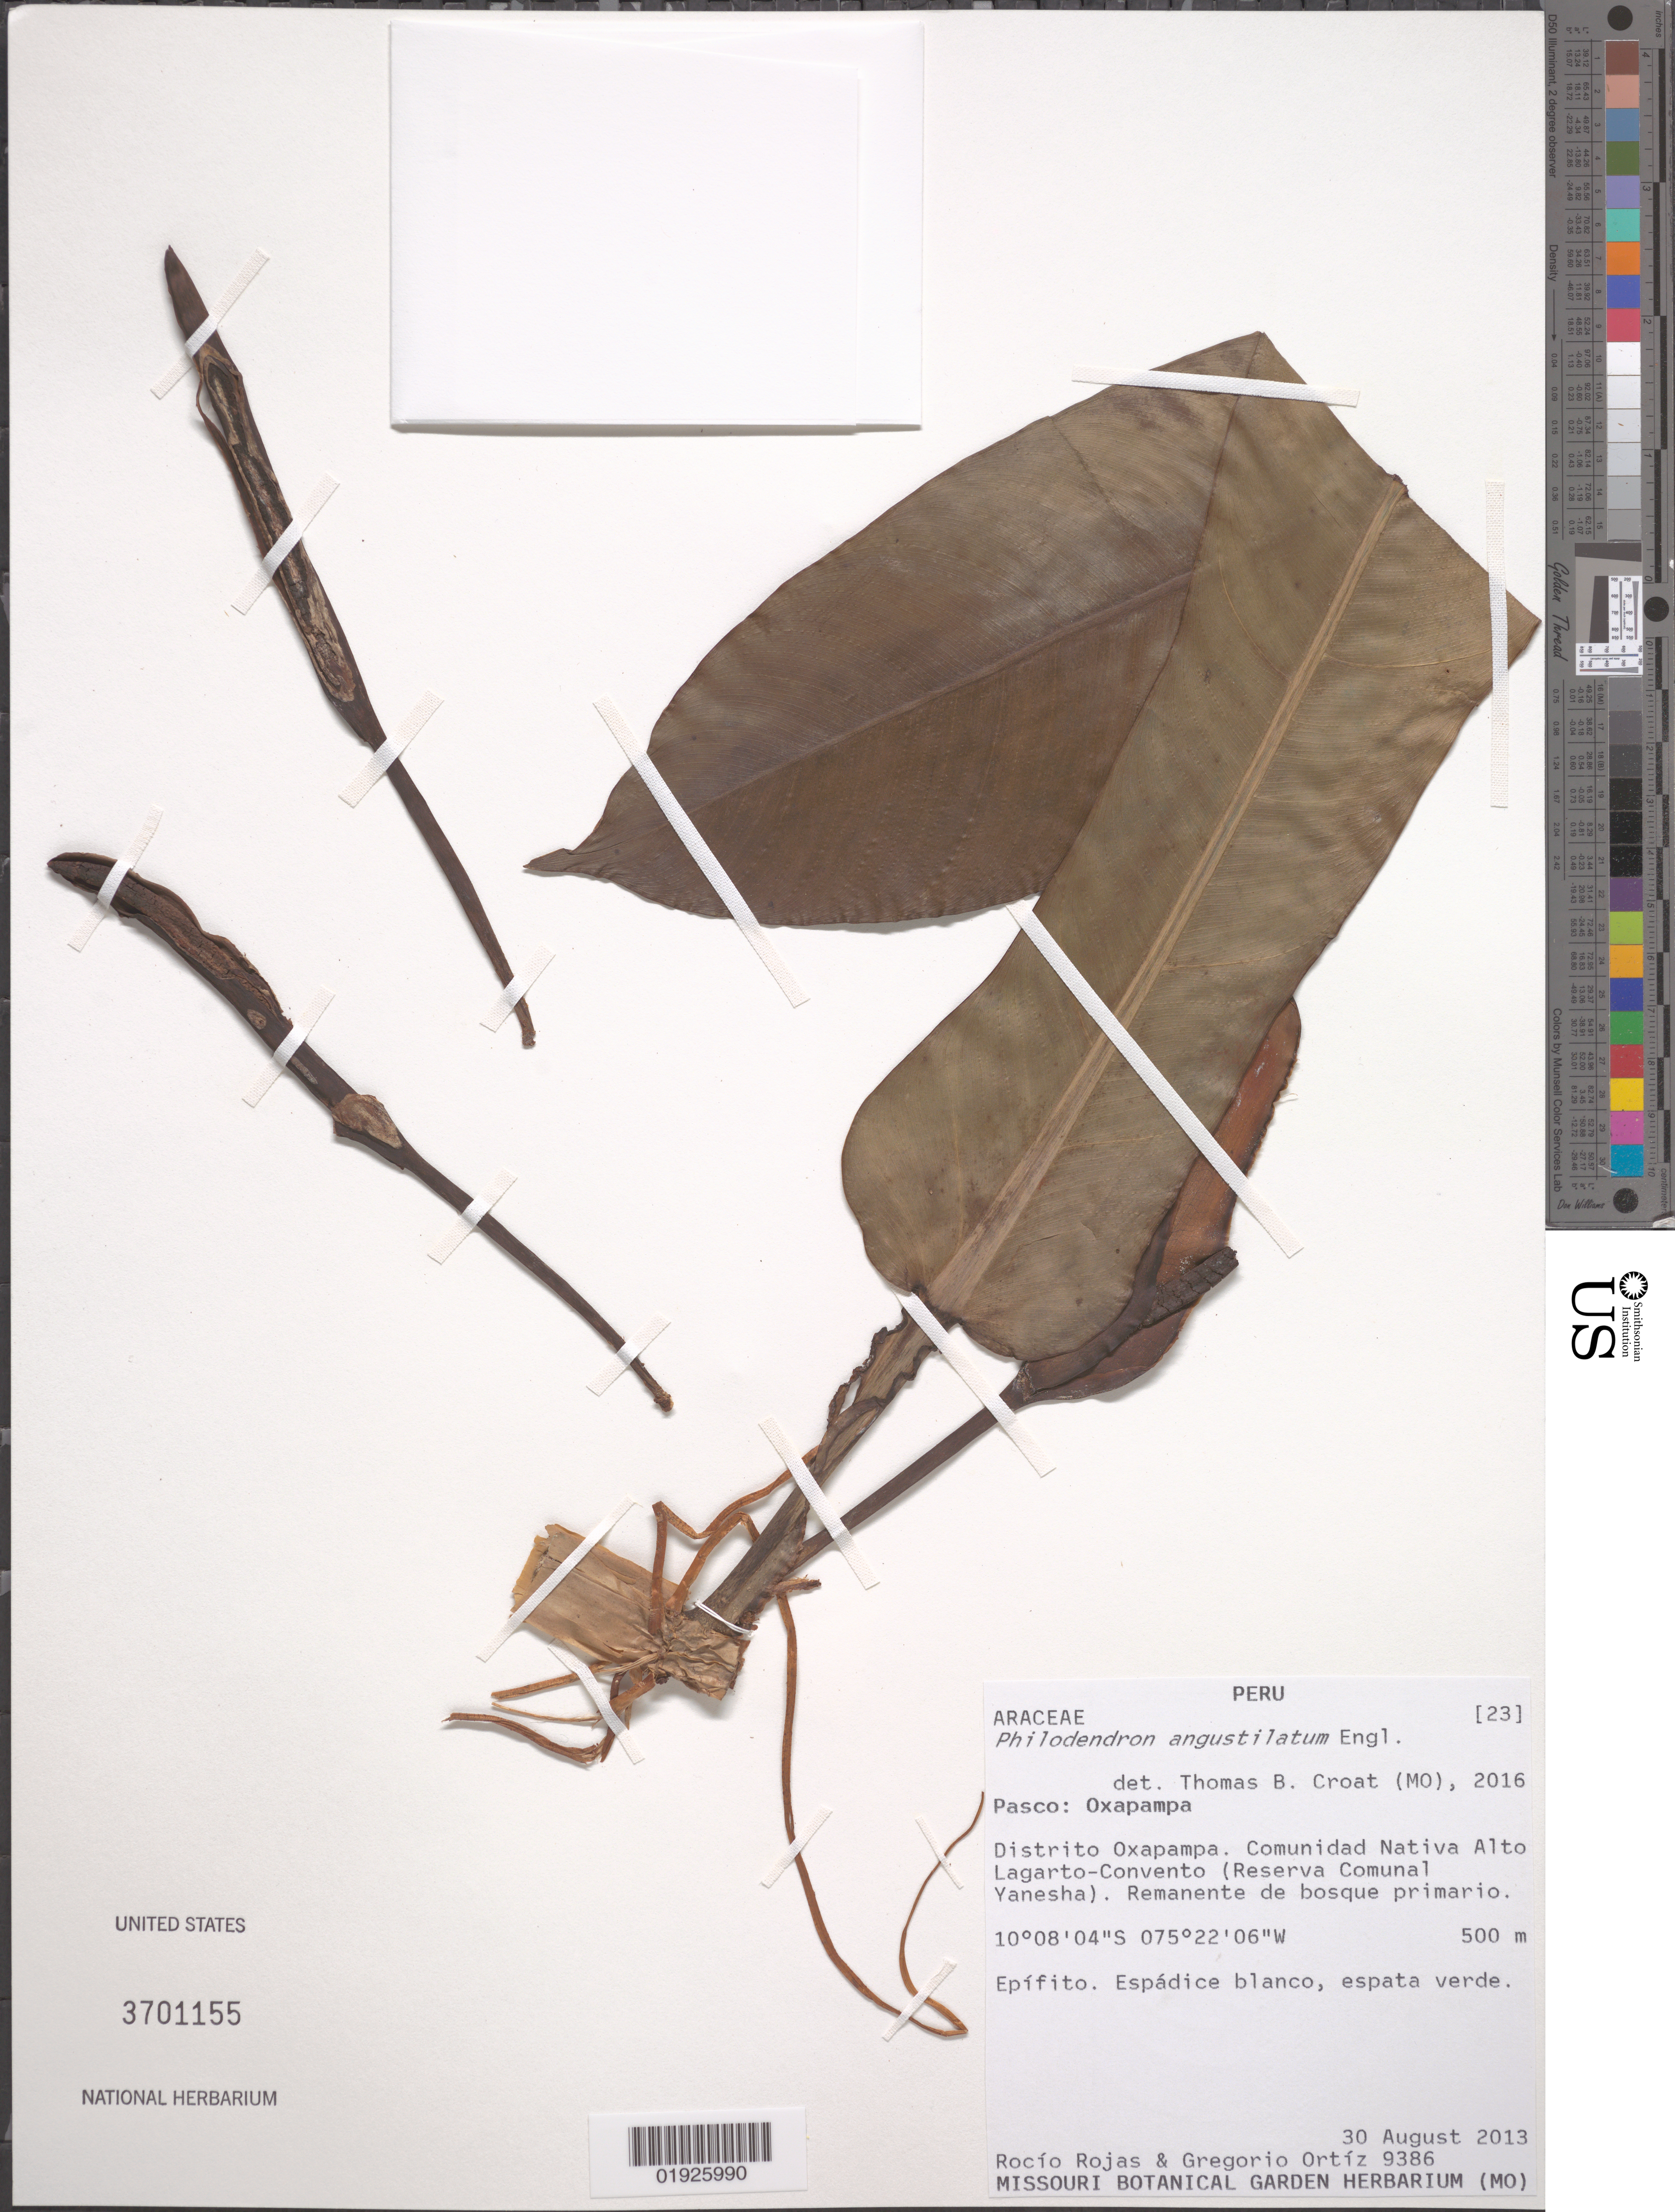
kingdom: Plantae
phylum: Tracheophyta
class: Liliopsida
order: Alismatales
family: Araceae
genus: Philodendron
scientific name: Philodendron angustilatum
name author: Engl.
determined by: Croat, Thomas B., Missouri Botanical Garden (MO)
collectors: R. Rojas & G. Ortíz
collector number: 9386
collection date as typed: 30 August 2013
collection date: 2013-08-30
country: Peru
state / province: Pasco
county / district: Oxapampa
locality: Distrito Oxapampa. Comunidad Nativa Alto Lagarto-Convento (Reserva Comunal Yanesha).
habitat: Remanente de bosque primario.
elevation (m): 500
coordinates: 10 08 04 S, 075 22 06 W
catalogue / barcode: US 3701155